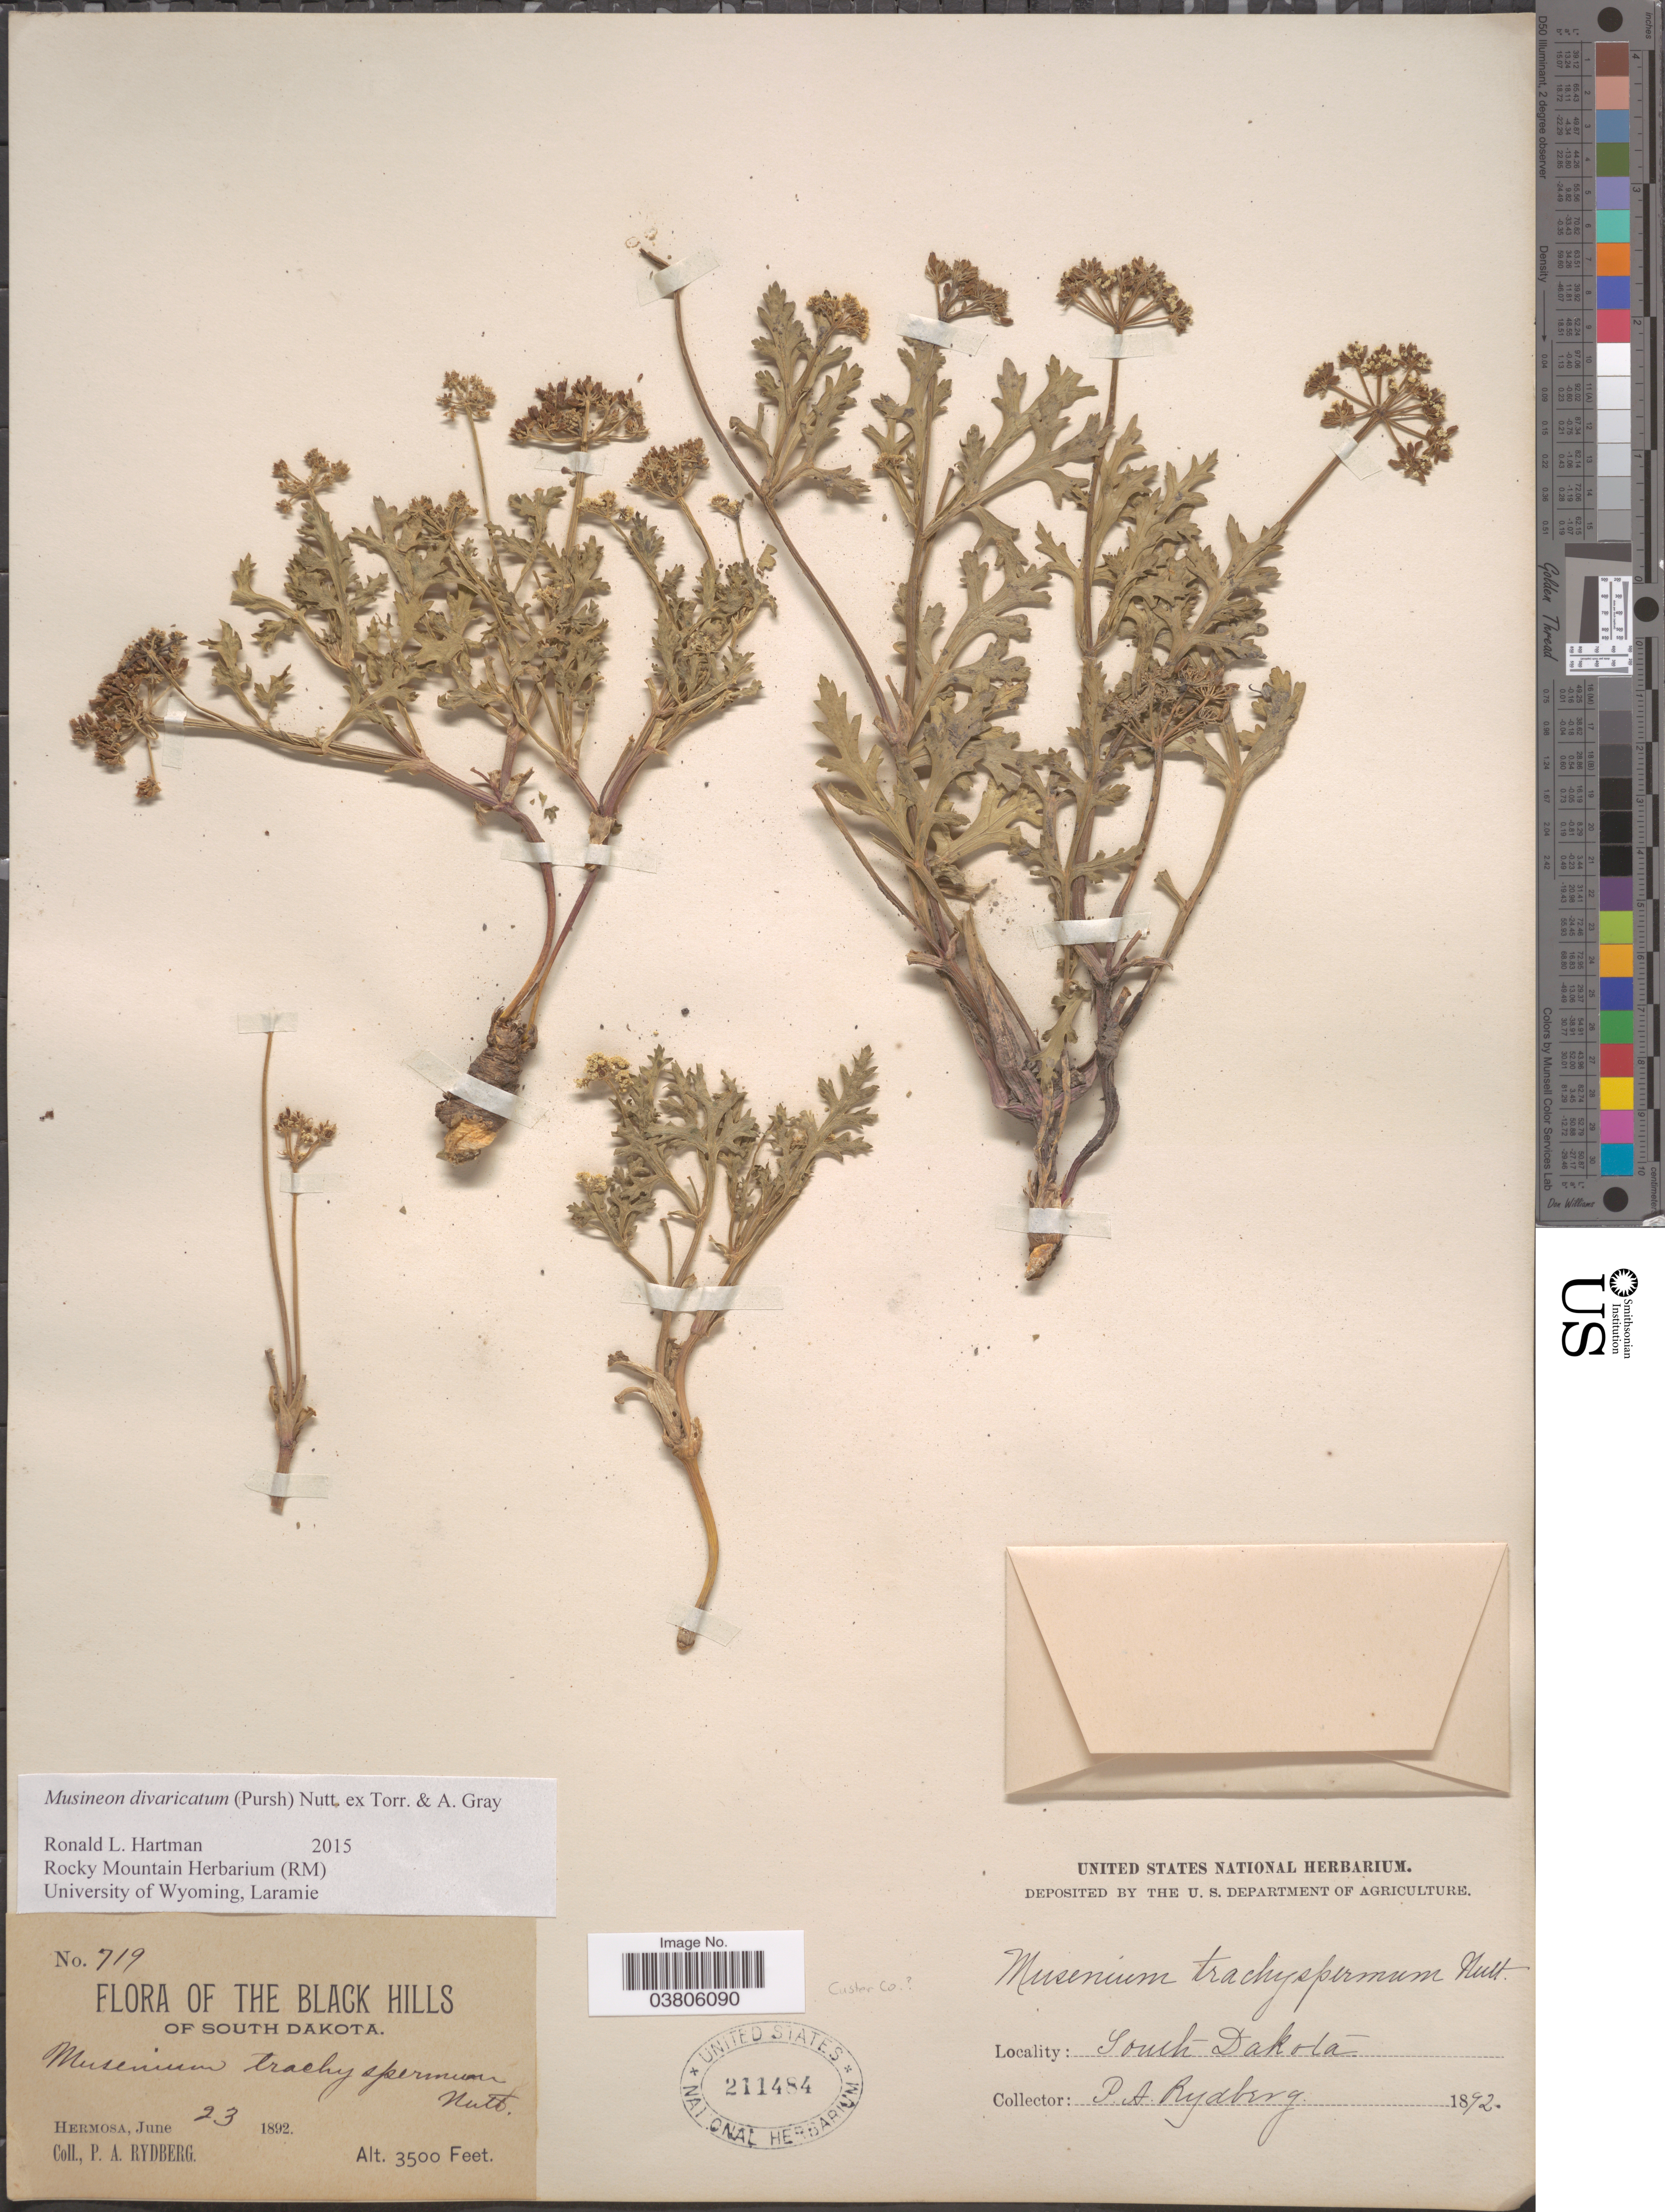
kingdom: Plantae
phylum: Tracheophyta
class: Magnoliopsida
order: Apiales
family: Apiaceae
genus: Musineon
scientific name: Musineon divaricatum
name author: (Pursh) Nutt.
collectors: P. A. Rydberg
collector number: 719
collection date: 1892-06-23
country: United States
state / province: South Dakota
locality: The Black Hills of South Dakota. Hermosa. Custer Co.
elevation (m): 1067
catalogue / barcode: US 211484